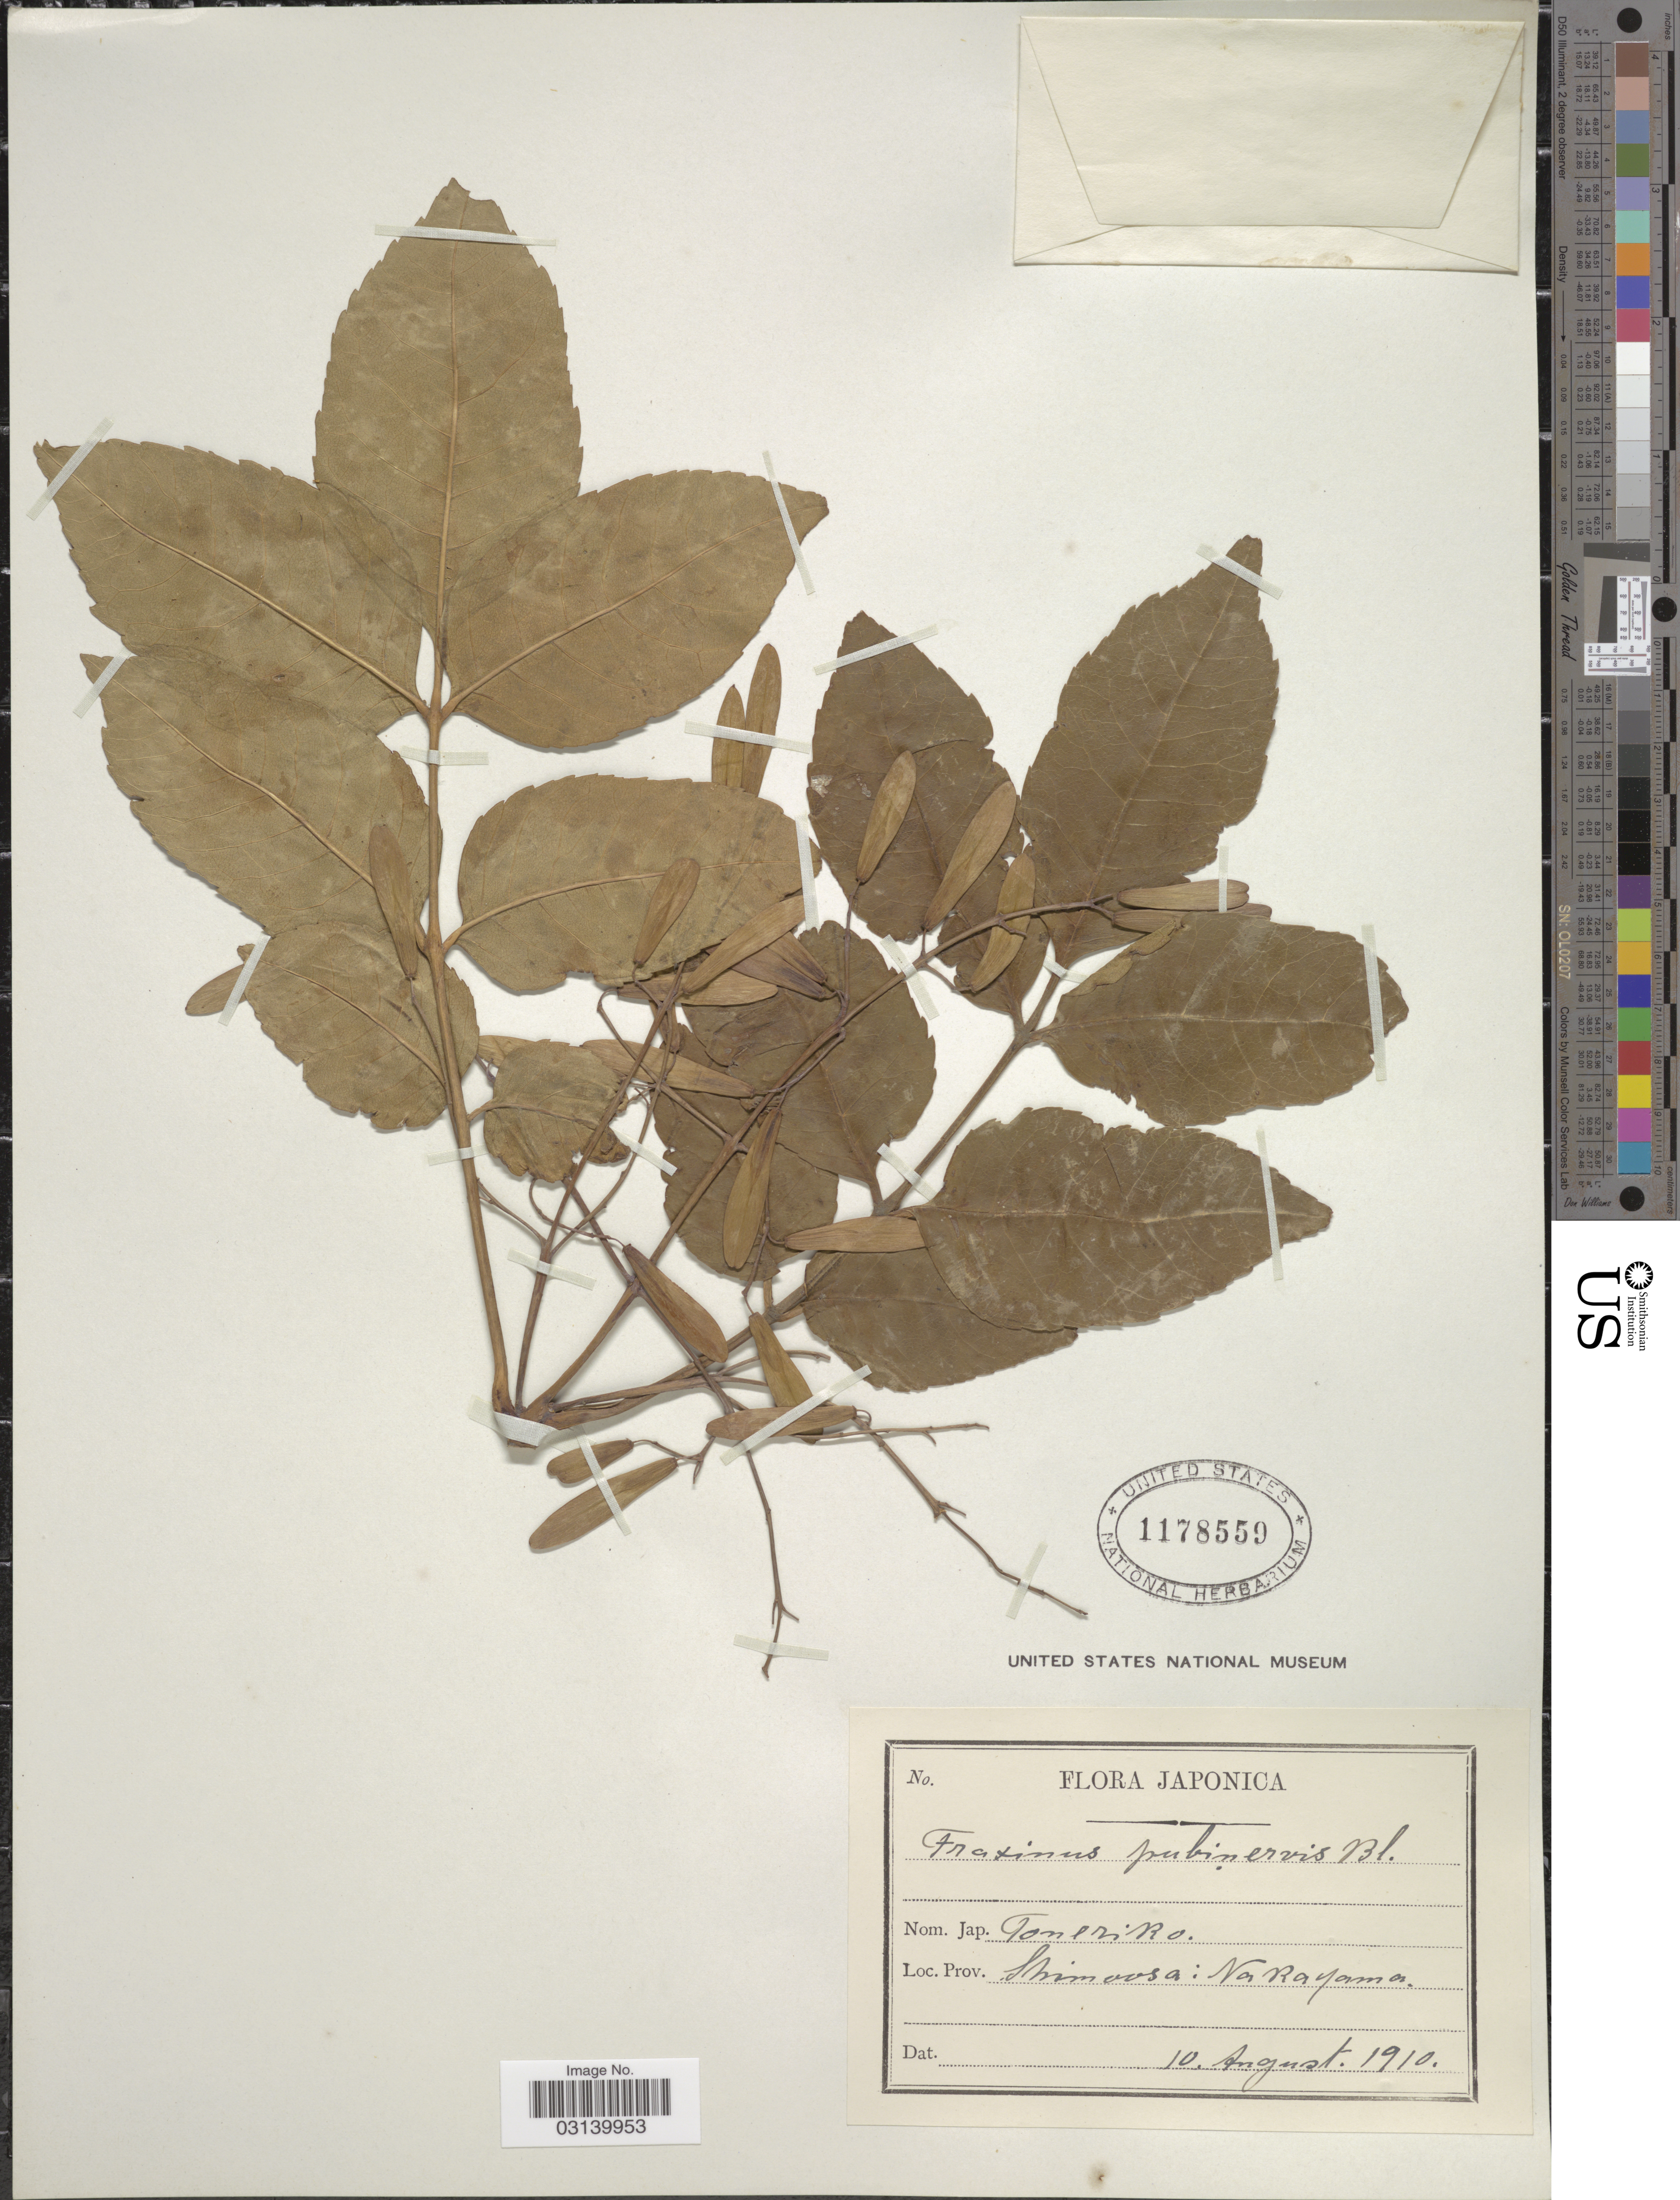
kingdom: Plantae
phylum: Tracheophyta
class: Magnoliopsida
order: Lamiales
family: Oleaceae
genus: Fraxinus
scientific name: Fraxinus pubinervis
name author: Blume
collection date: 1910-08-10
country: Japan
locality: Prov. Shimoosa: Nakayama.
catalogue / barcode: US 1178559